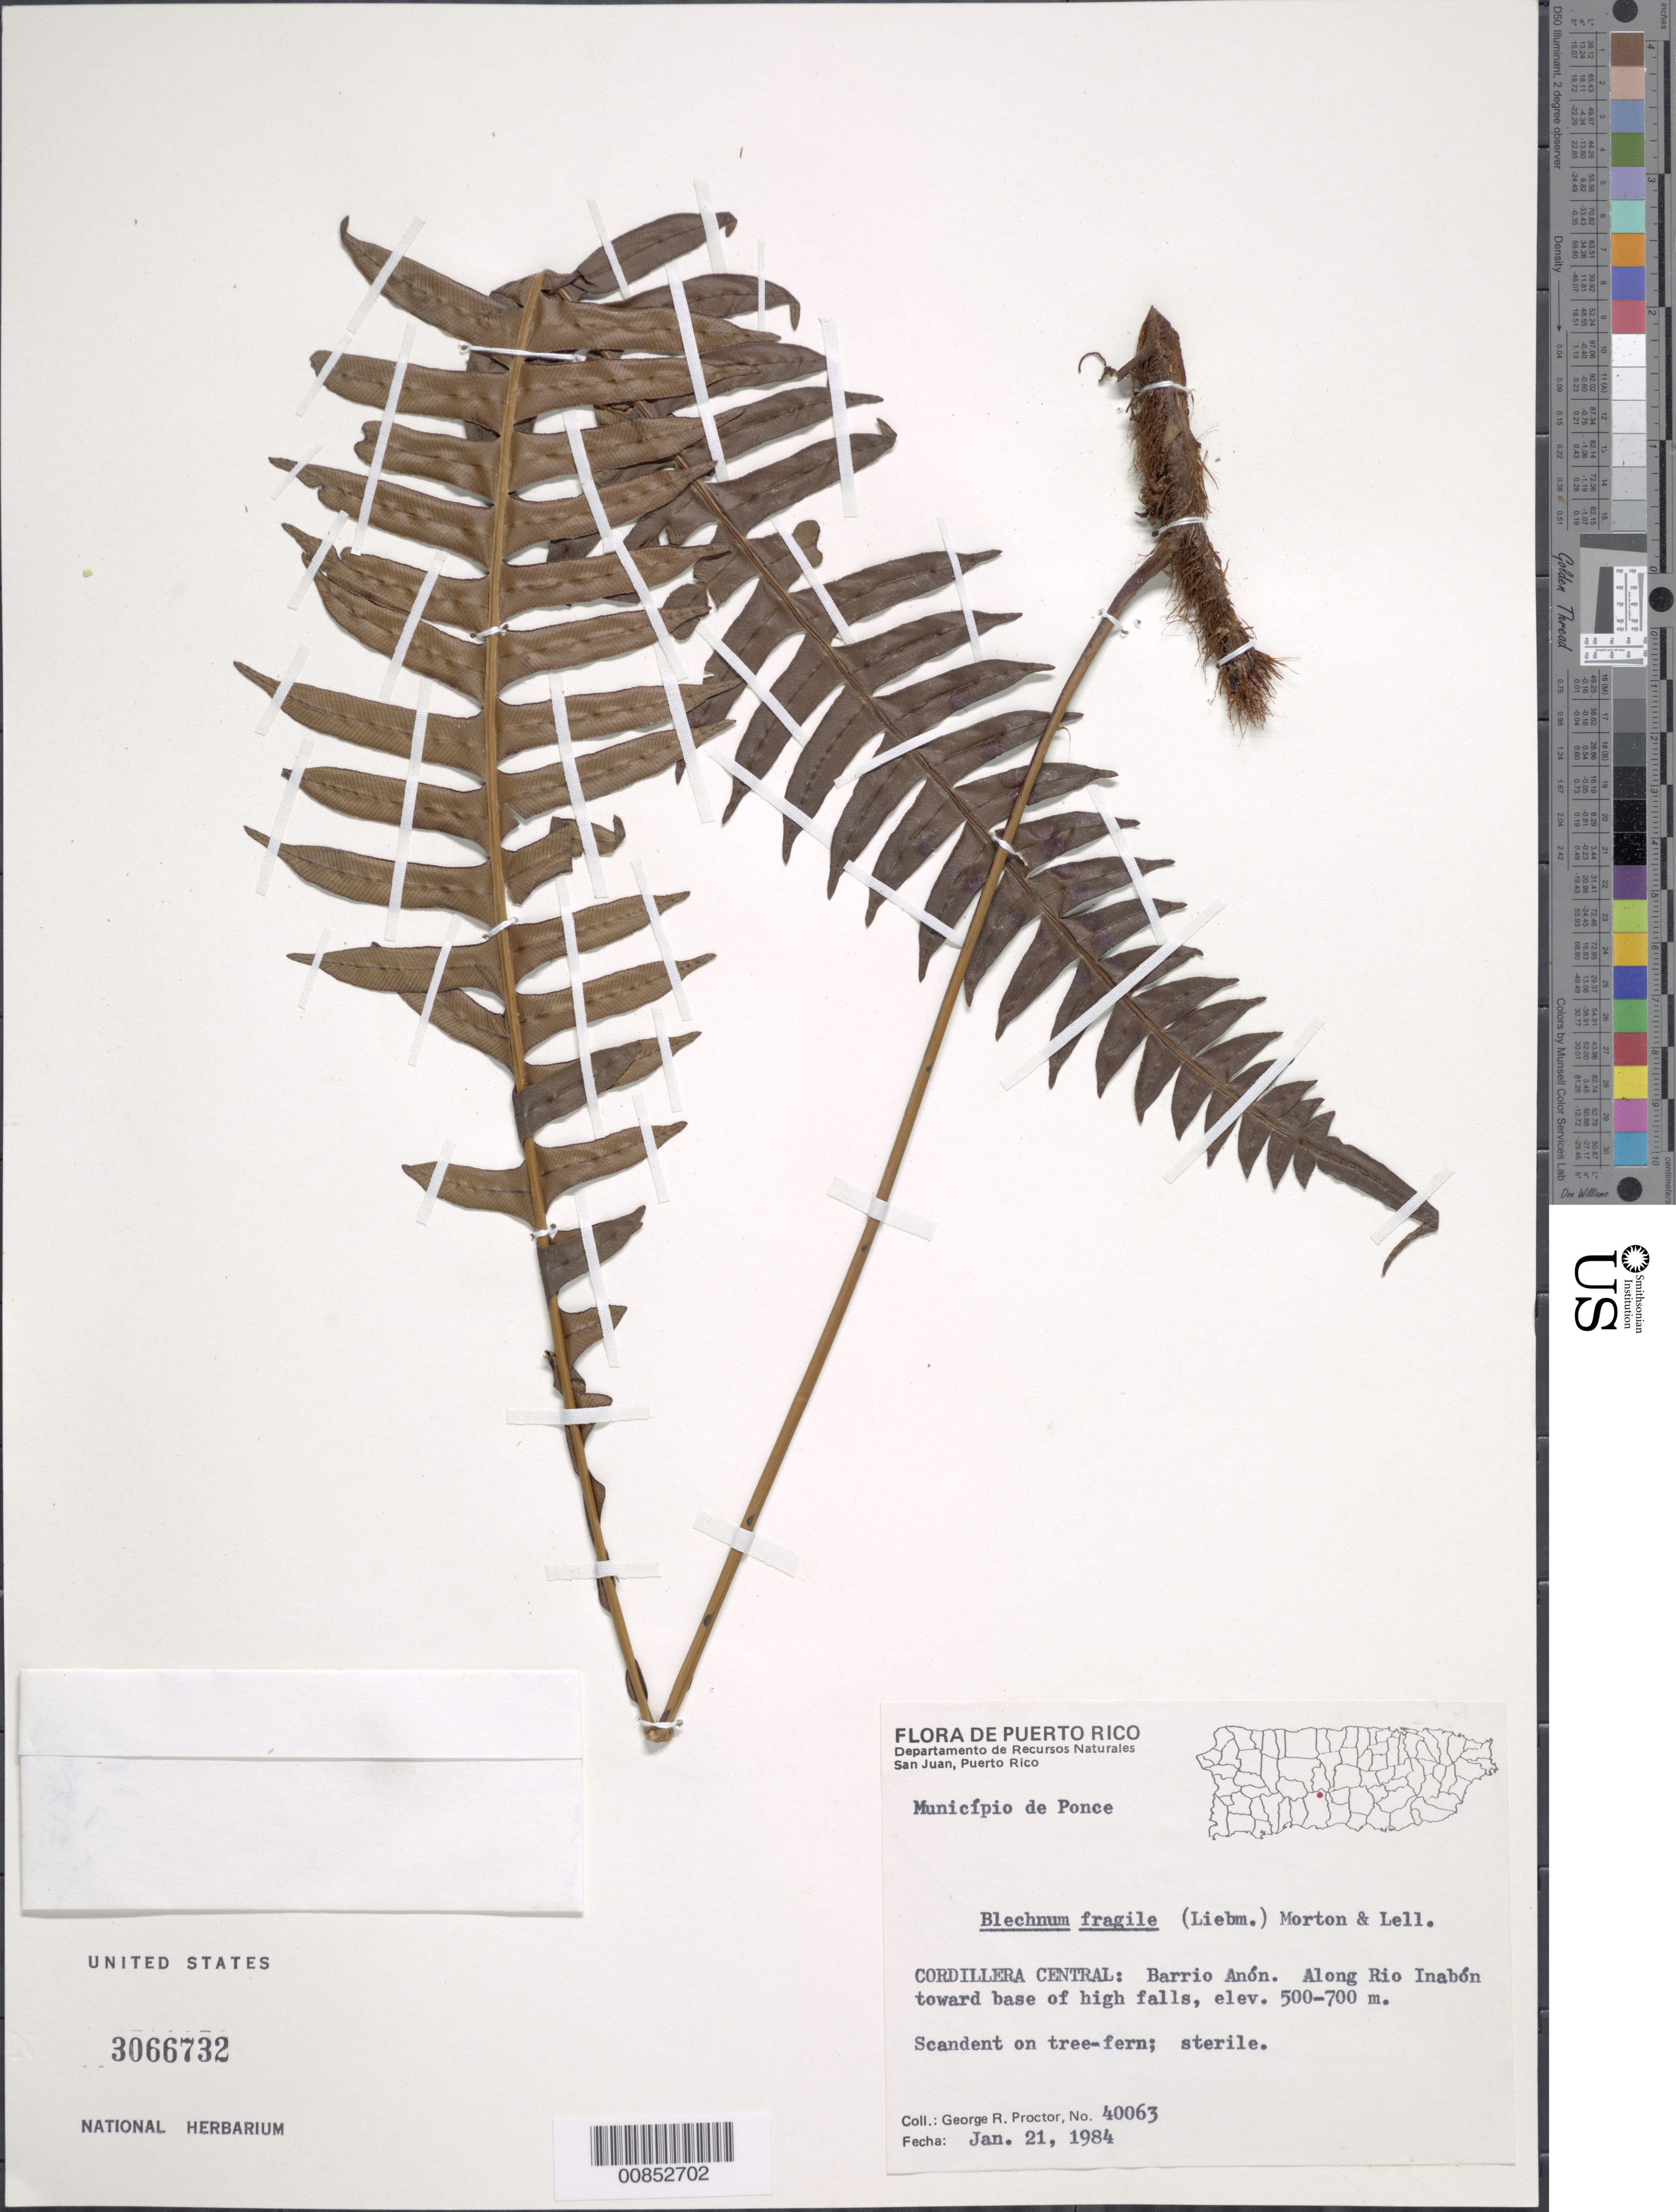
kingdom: Plantae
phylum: Tracheophyta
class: Polypodiopsida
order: Polypodiales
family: Blechnaceae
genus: Blechnum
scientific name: Blechnum fragile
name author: (Liebm.) C.V. Morton & Lellinger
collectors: G. R. Proctor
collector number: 40063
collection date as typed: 21 Jan 1984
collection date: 1984-01-21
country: Puerto Rico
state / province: Ponce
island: Puerto Rico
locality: Mun. Ponce, Cordillera Central, Barrio Anón, along Río Inabón toward base of high falls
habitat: On tree fern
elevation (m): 500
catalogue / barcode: US 3066732